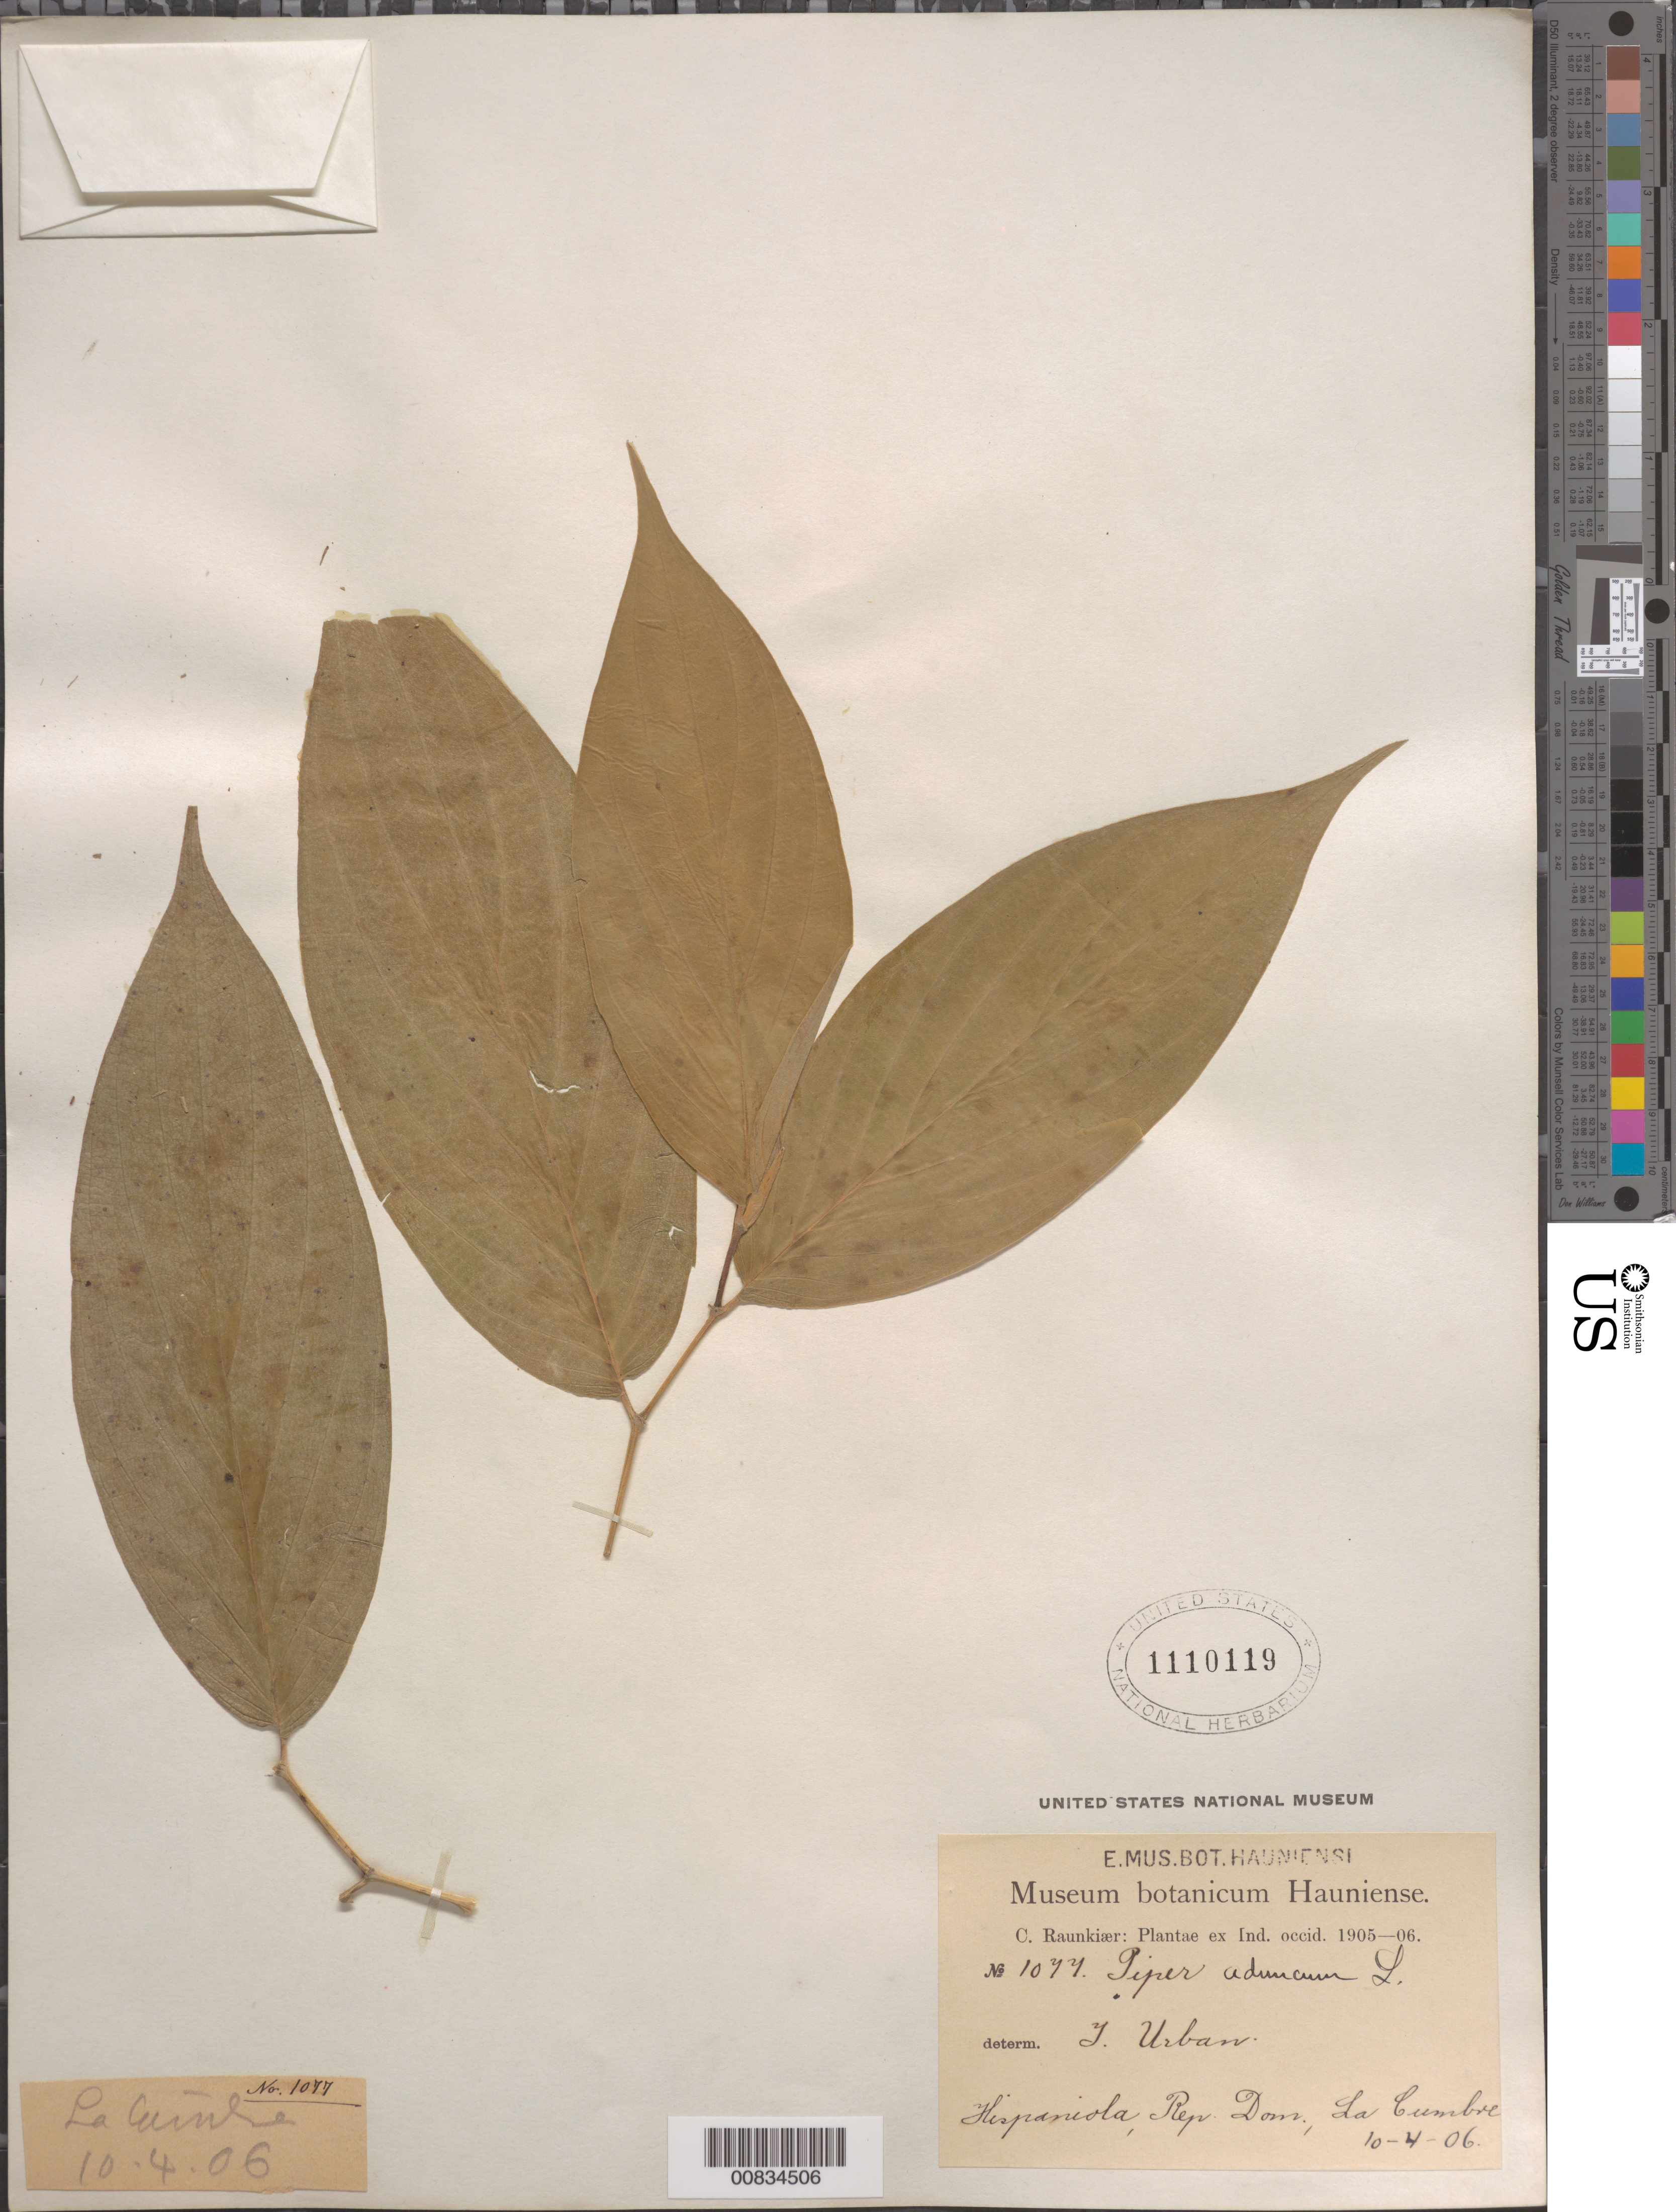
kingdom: Plantae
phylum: Tracheophyta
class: Magnoliopsida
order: Piperales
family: Piperaceae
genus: Piper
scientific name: Piper aduncum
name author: L.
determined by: Urban, Ignatz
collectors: C. C. Raunkiaer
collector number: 1077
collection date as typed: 10 Apr 1906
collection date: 1906-04-10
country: Dominican Republic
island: Hispaniola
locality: La Cumbre.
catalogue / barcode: US 1110119